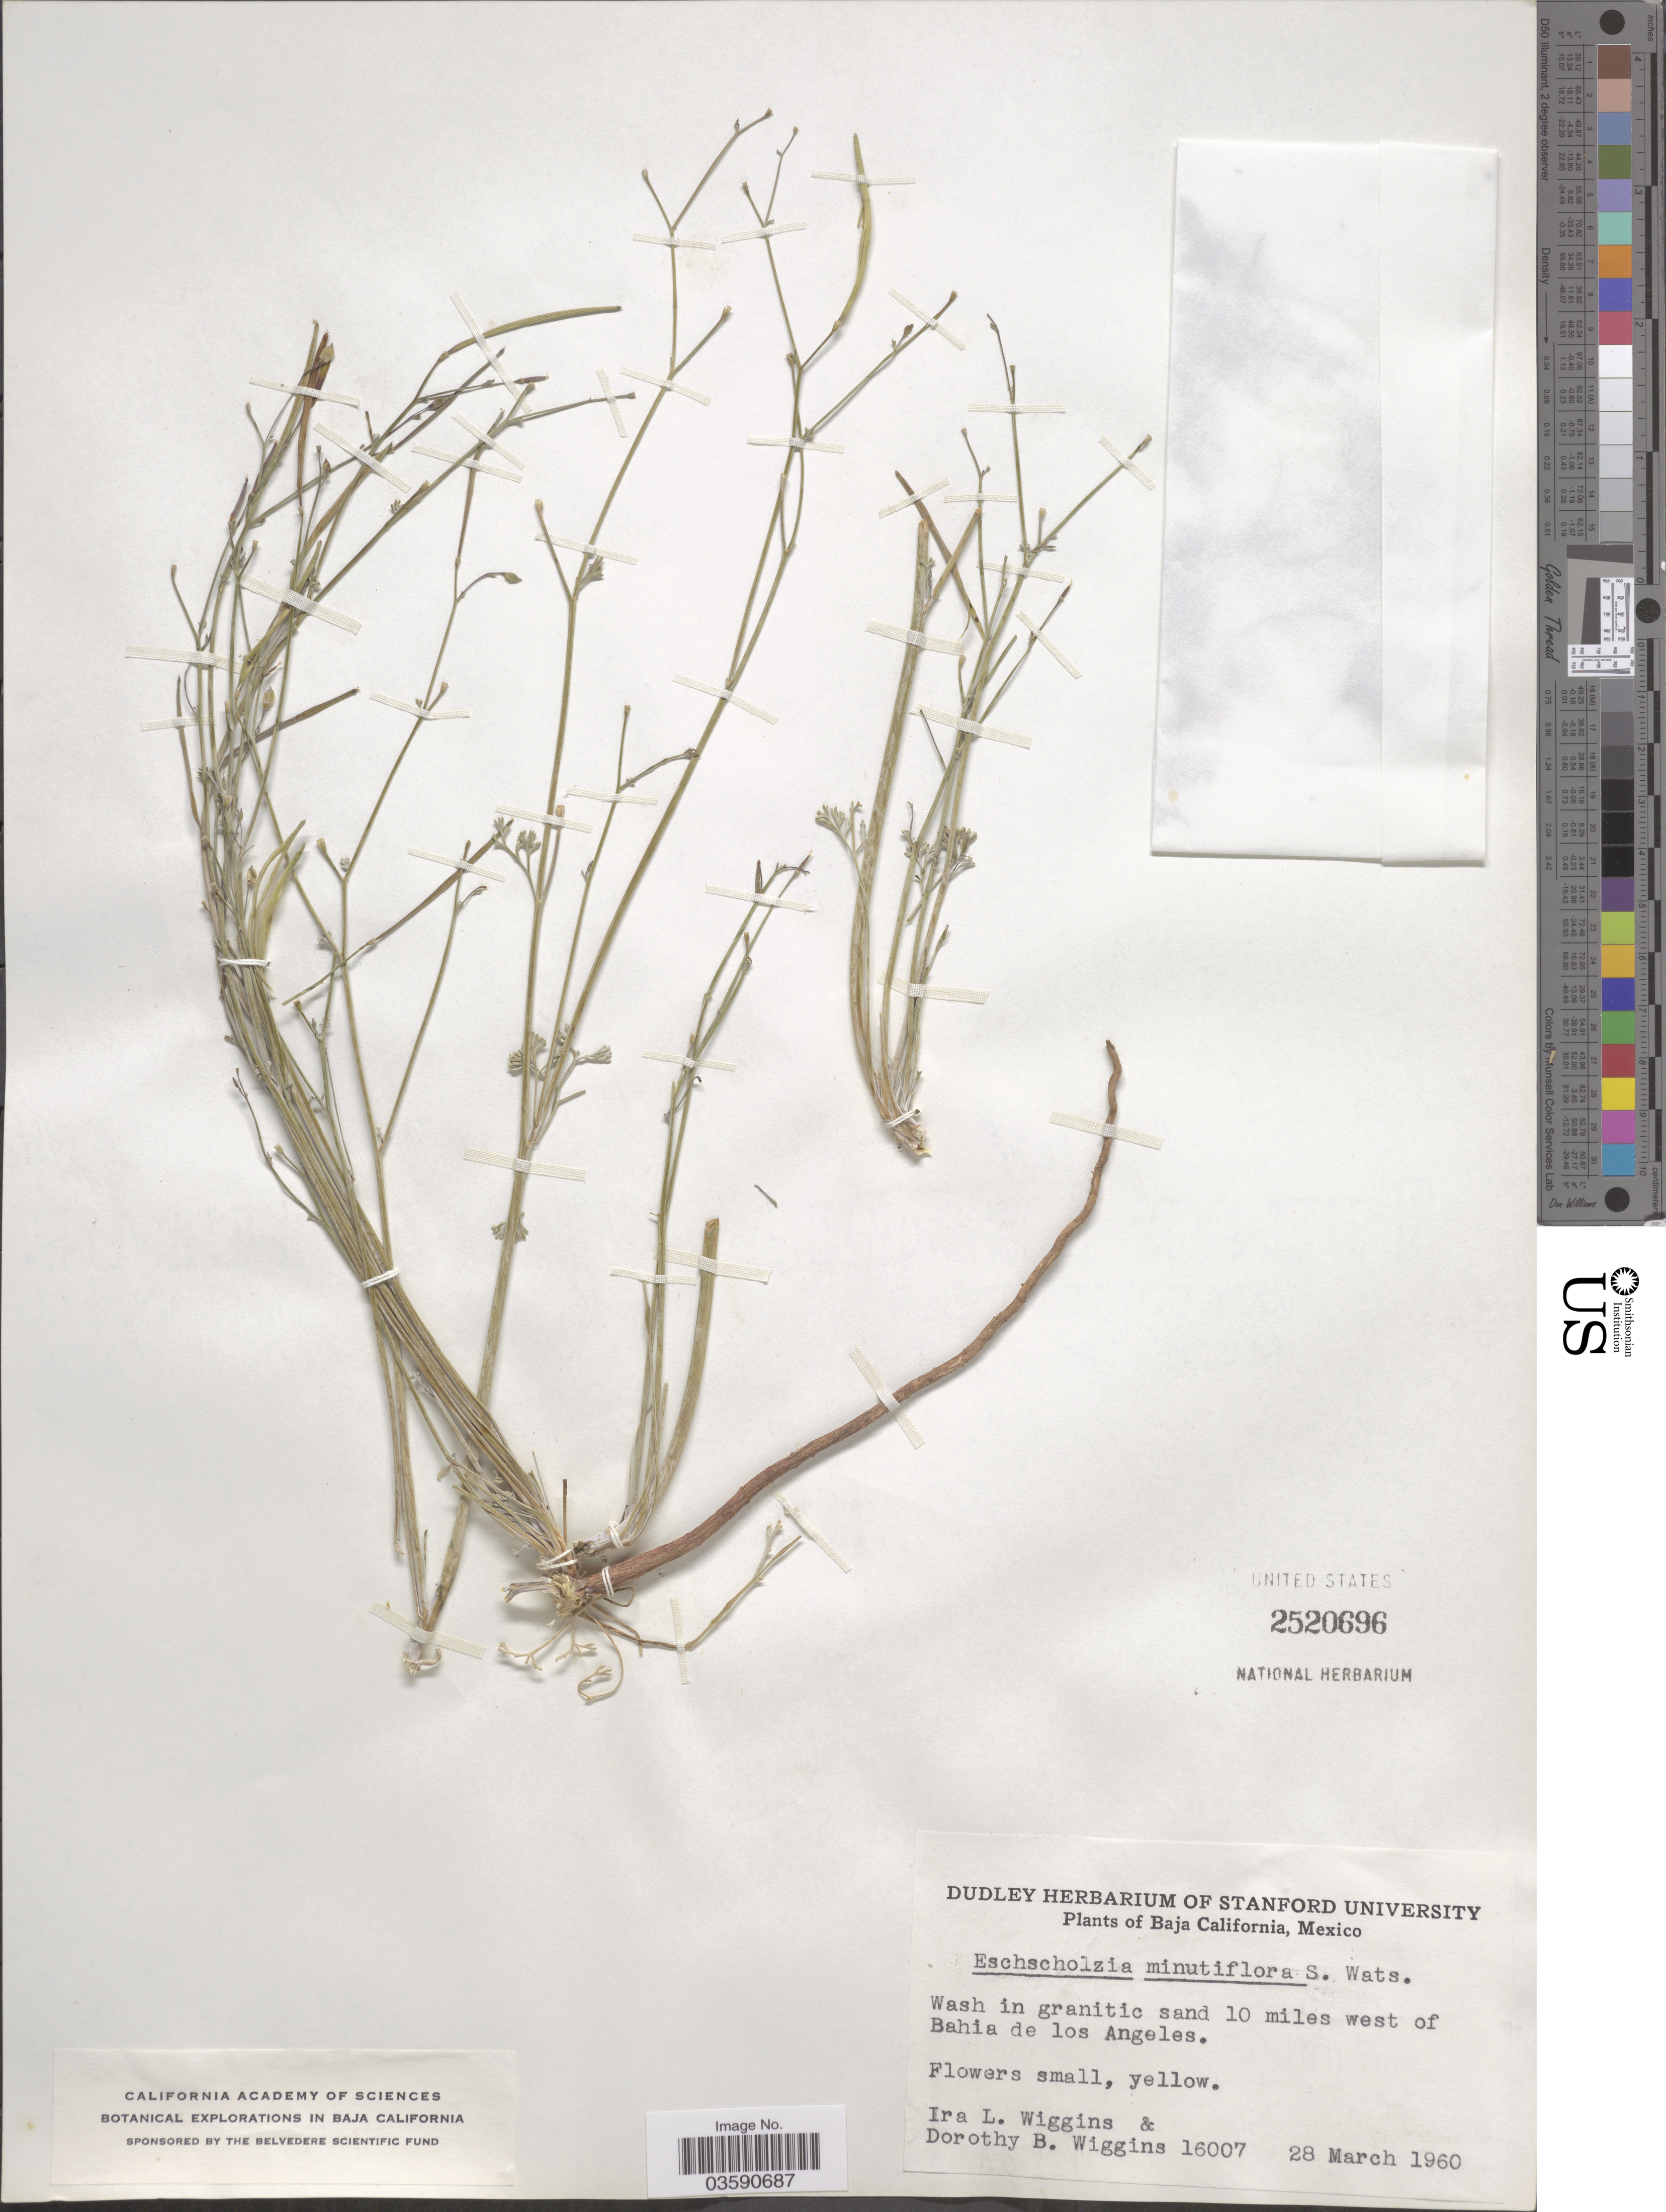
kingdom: Plantae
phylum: Tracheophyta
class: Magnoliopsida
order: Ranunculales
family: Papaveraceae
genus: Eschscholzia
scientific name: Eschscholzia minutiflora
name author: S. Watson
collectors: I. L. Wiggins & D. B. Wiggins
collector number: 16007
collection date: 1960-03-28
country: Mexico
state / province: Baja California Norte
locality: Wash in granitic sand 10 miles west of Bahia de los Angeles.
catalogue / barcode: US 2520696